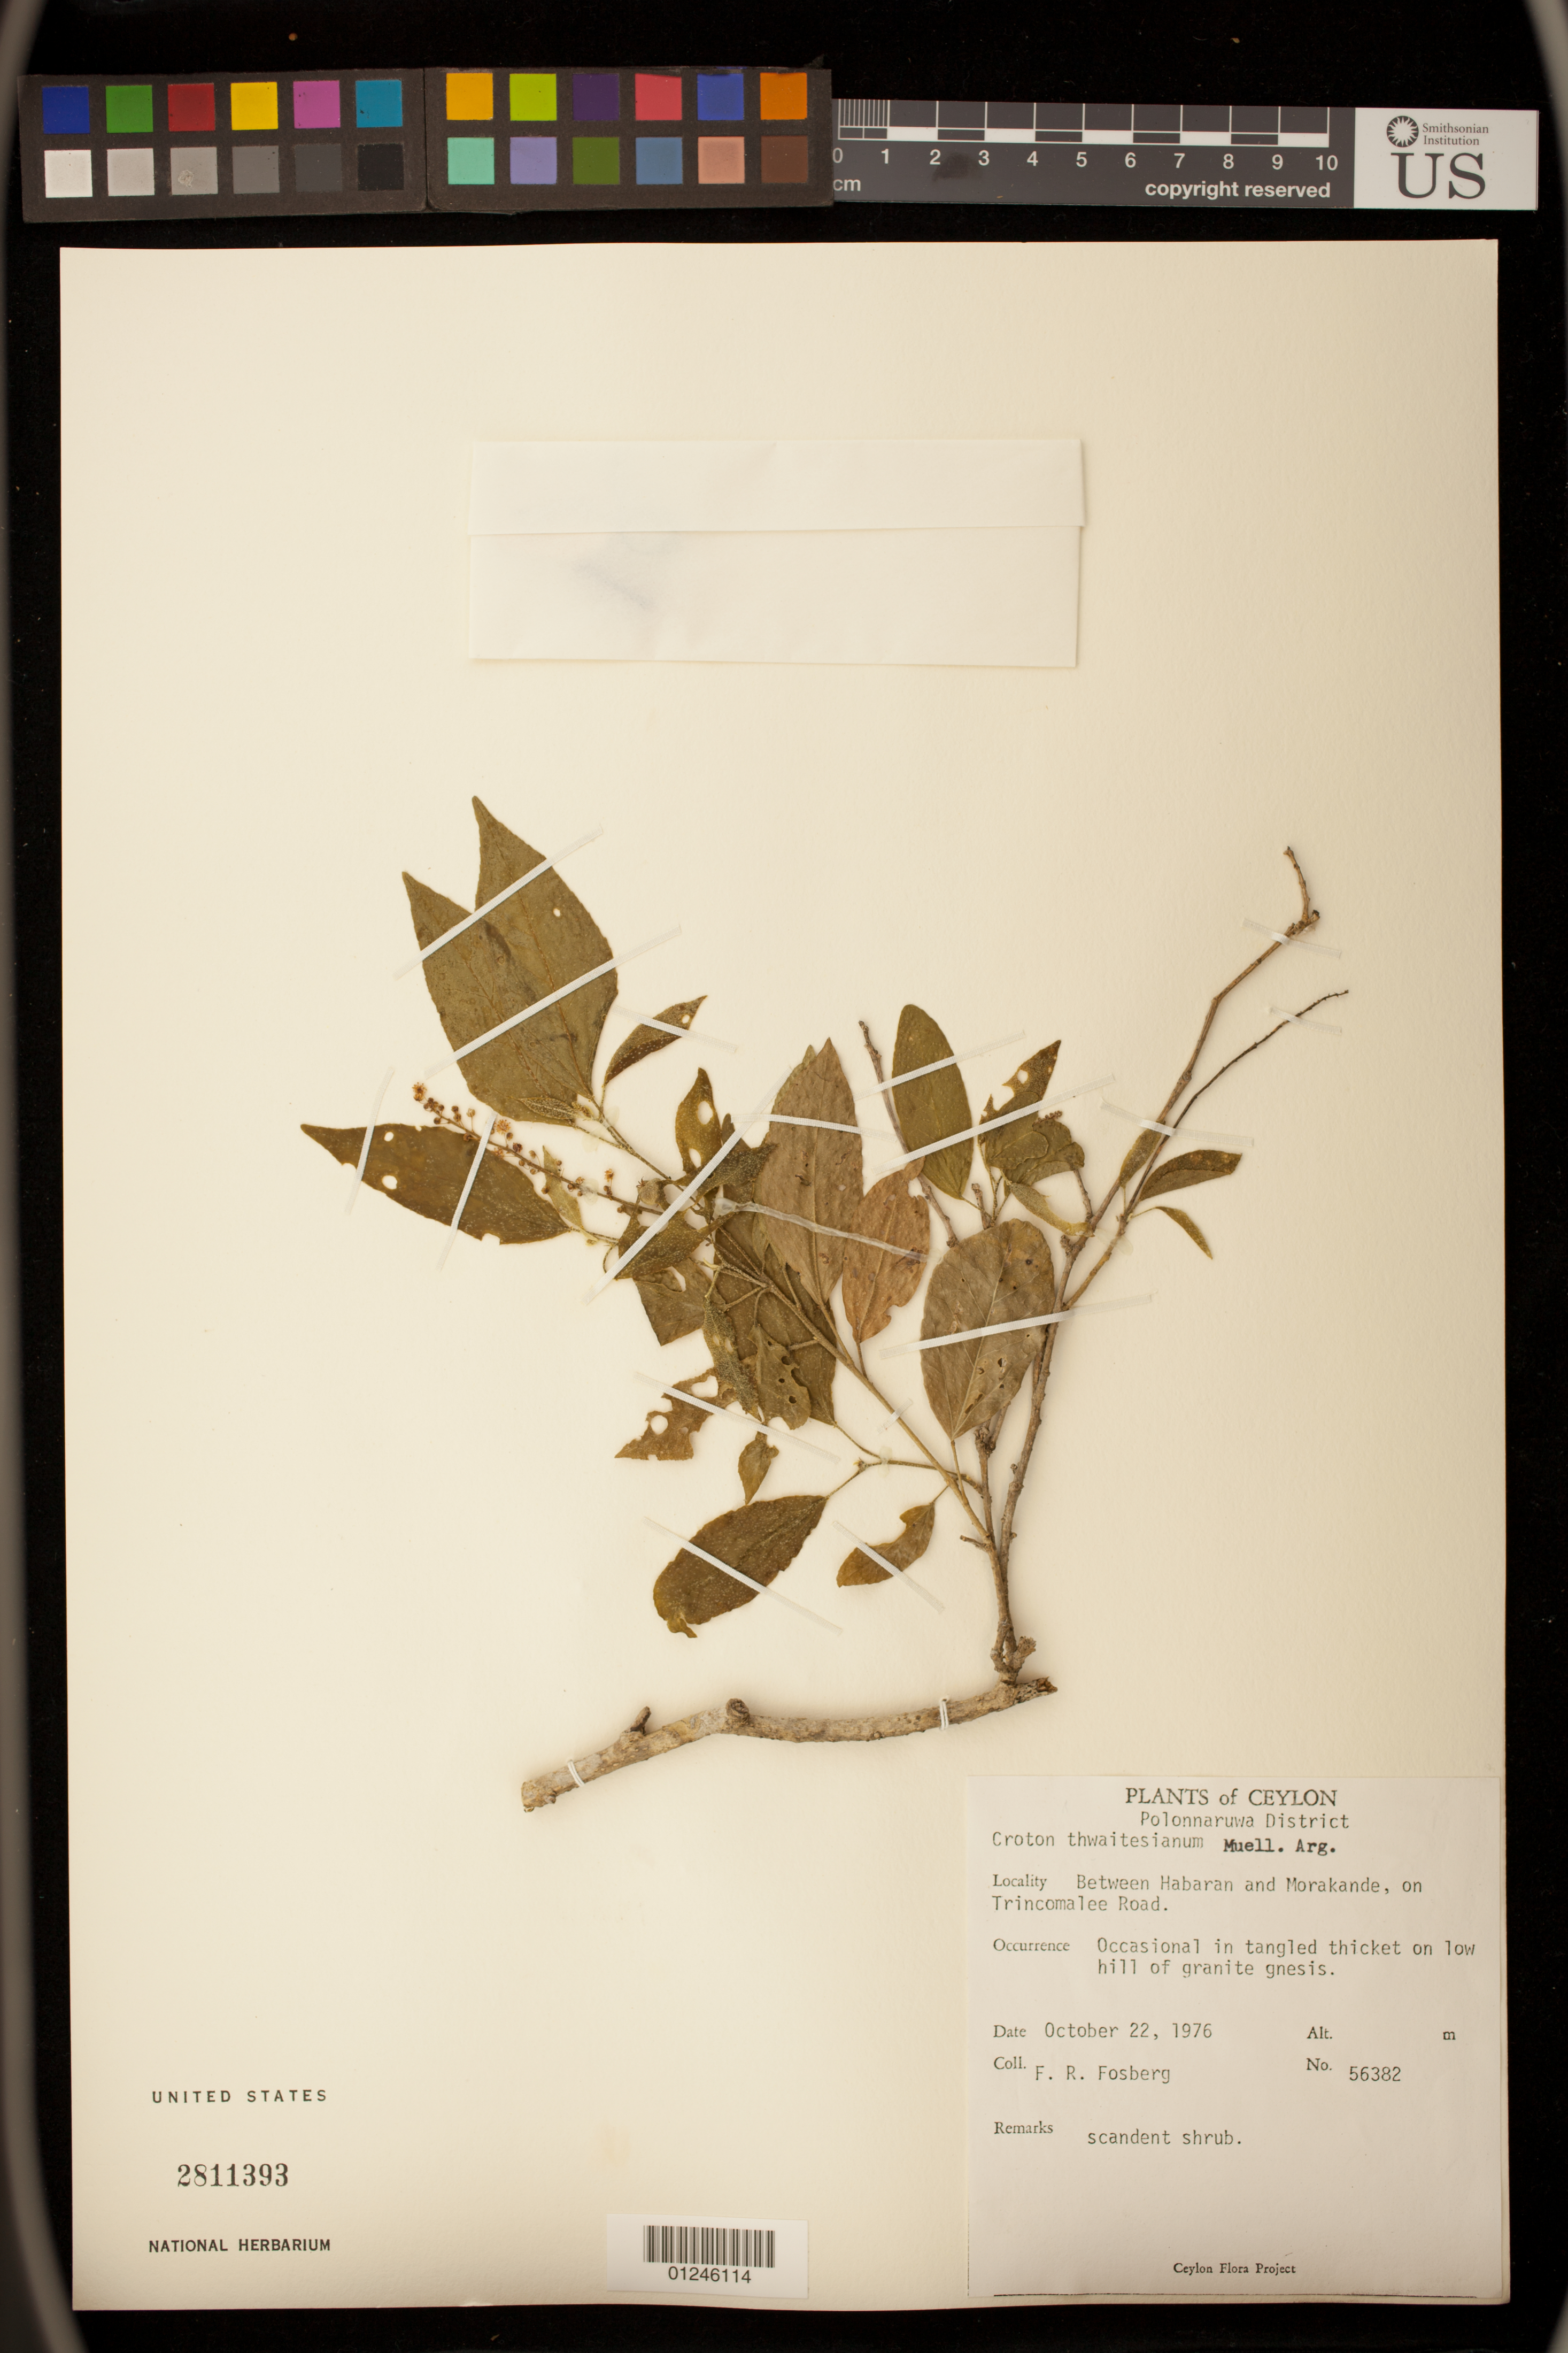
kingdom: Plantae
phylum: Tracheophyta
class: Magnoliopsida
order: Malpighiales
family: Euphorbiaceae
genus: Croton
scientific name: Croton thwaitesianus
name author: Müll. Arg.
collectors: F. R. Fosberg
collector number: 56382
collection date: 1976-10-22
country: Sri Lanka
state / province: North Central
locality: Polonnaruwa District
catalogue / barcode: US 2811393